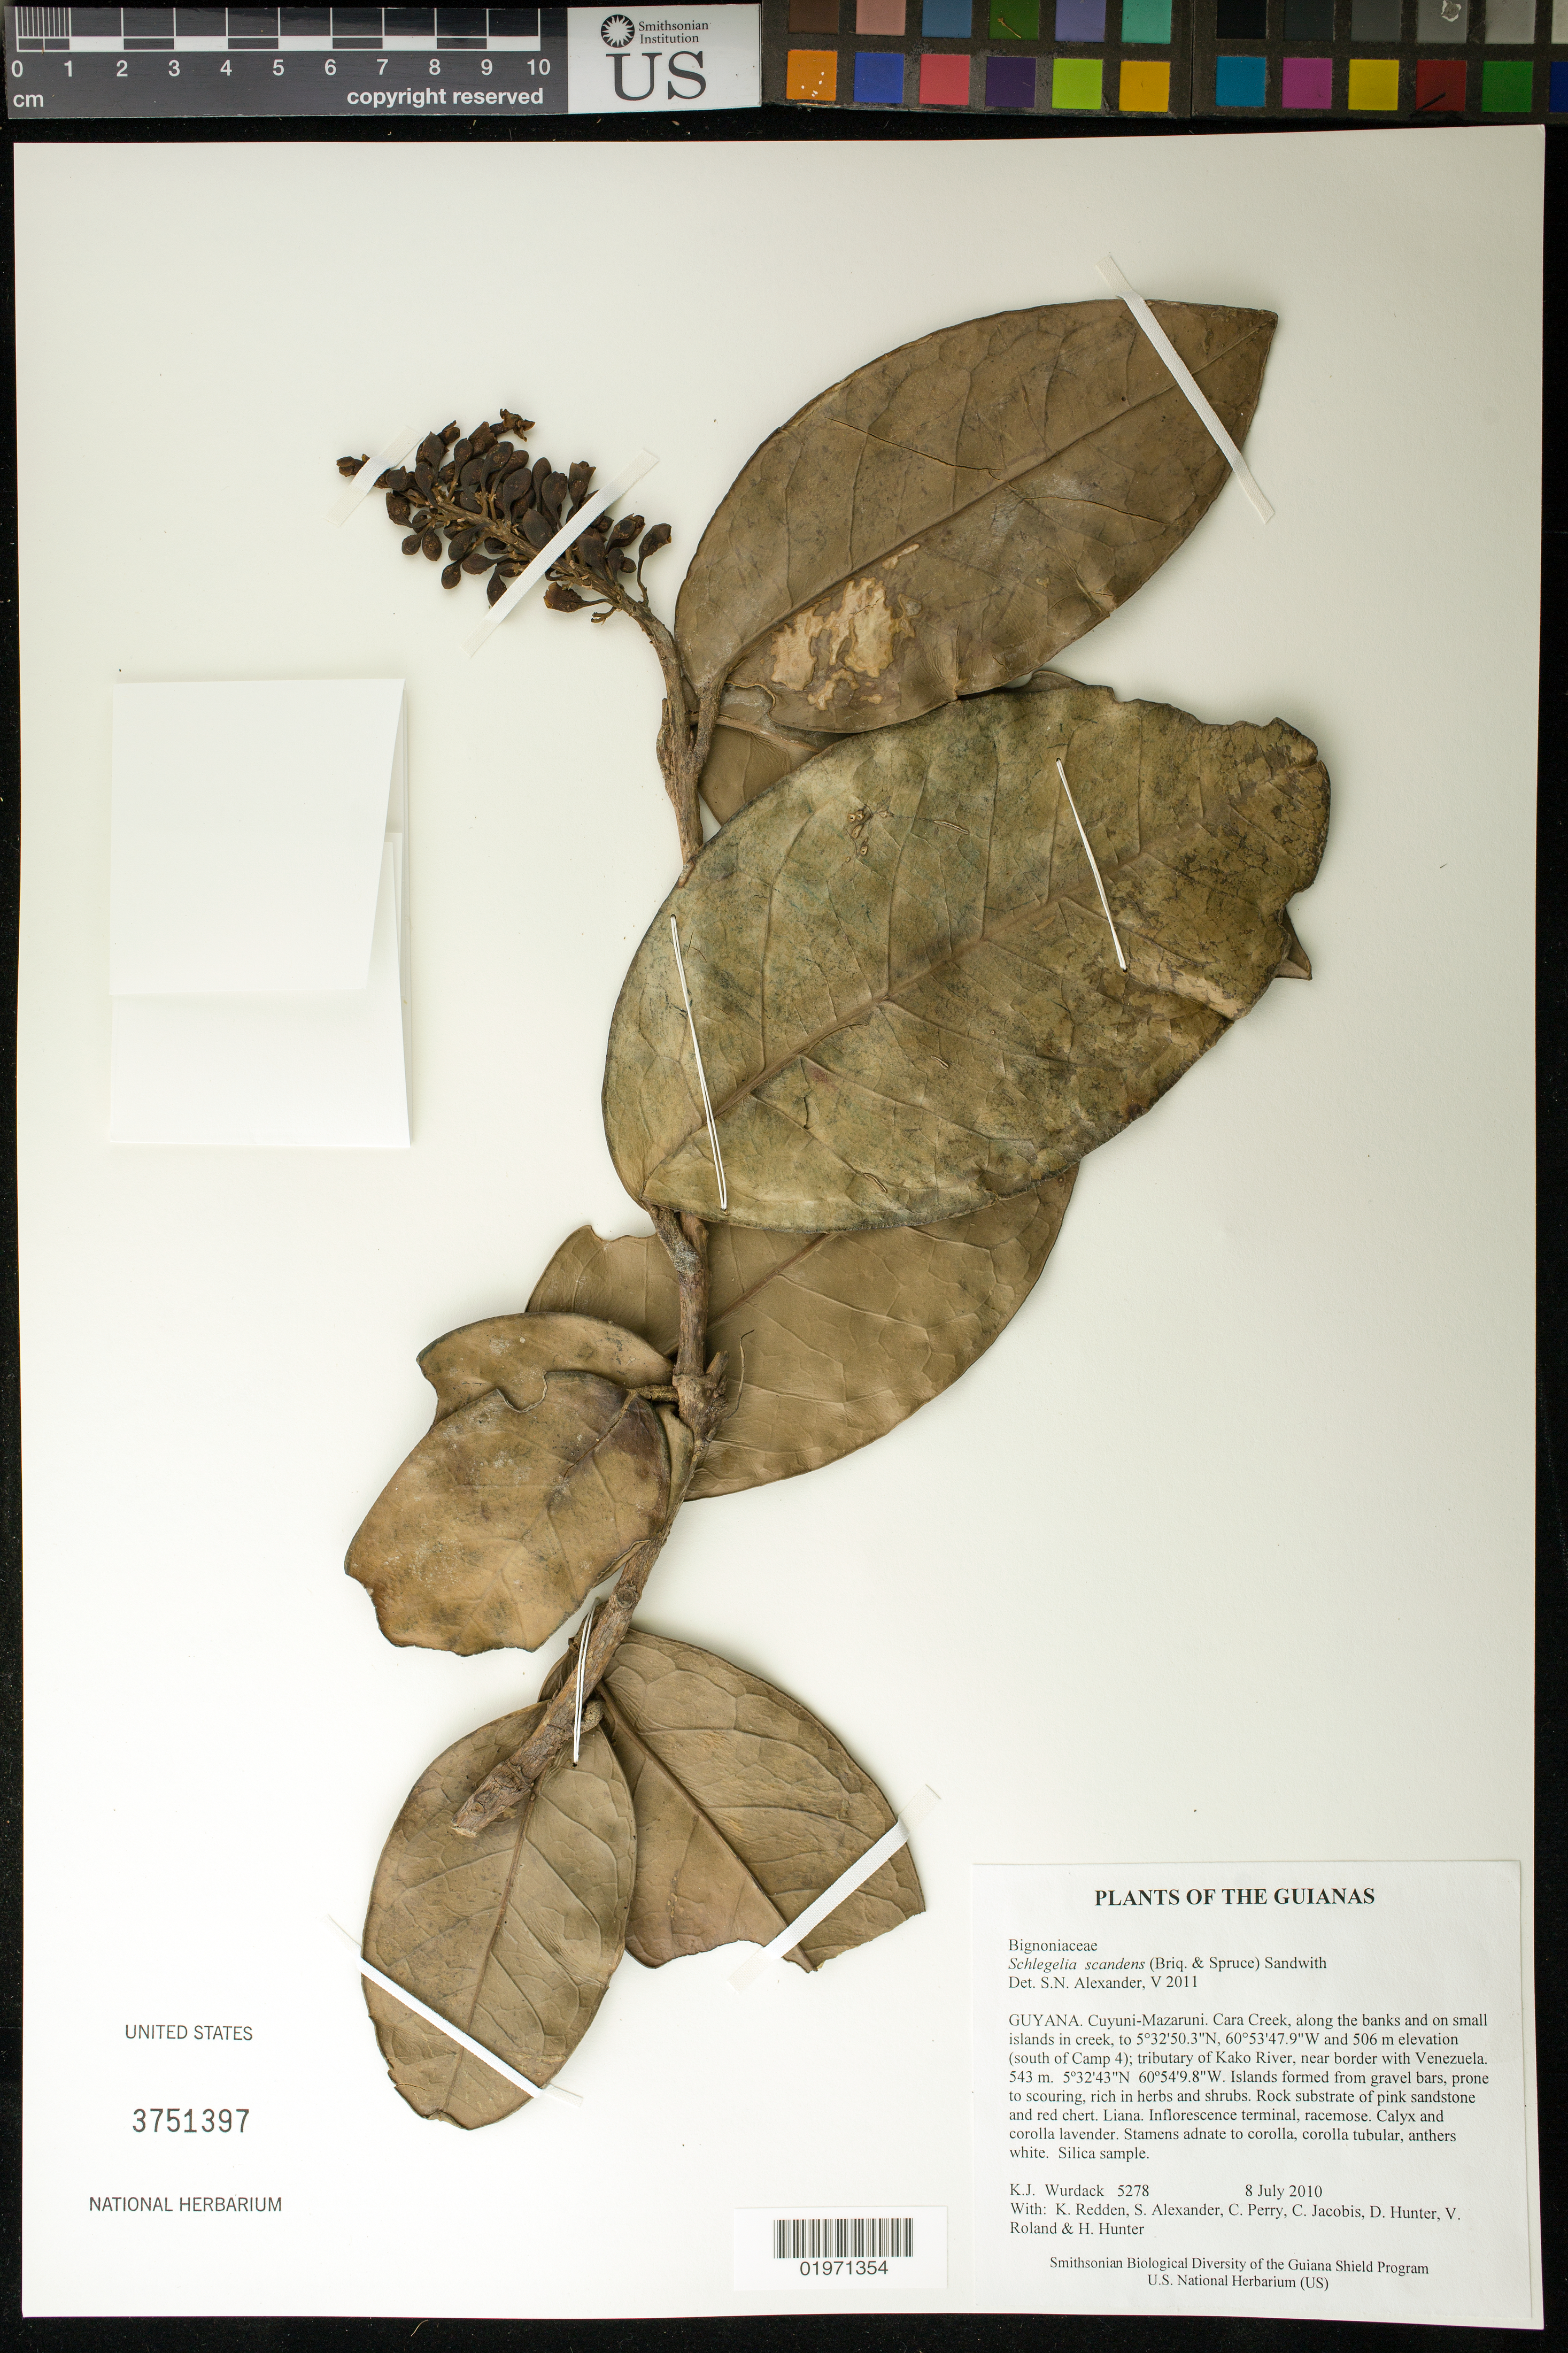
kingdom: Plantae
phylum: Tracheophyta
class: Magnoliopsida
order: Lamiales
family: Schlegeliaceae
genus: Schlegelia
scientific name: Schlegelia scandens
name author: (Briq. & Spruce) Sandwith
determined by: Alexander, S. N.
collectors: K. Wurdack, K. M. Redden, S. N. Alexander, C. Perry, C. Jacobis, D. Hunter, V. Roland & H. Hunter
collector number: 5278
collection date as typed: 8 July 2010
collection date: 2010-07-08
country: Guyana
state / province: Cuyuni-Mazaruni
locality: Cara Creek, along the banks and on small islands in creek, to 5°32'50.3"N, 60°53'47.9"W and 506 m elevation (south of Camp 4); tributary of Kako River, near border with Venezuela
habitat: Islands formed from gravel bars, prone to scouring, rich in herbs and shrubs. Rock substrate of pink sandstone and red chert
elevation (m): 543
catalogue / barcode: US 3751397